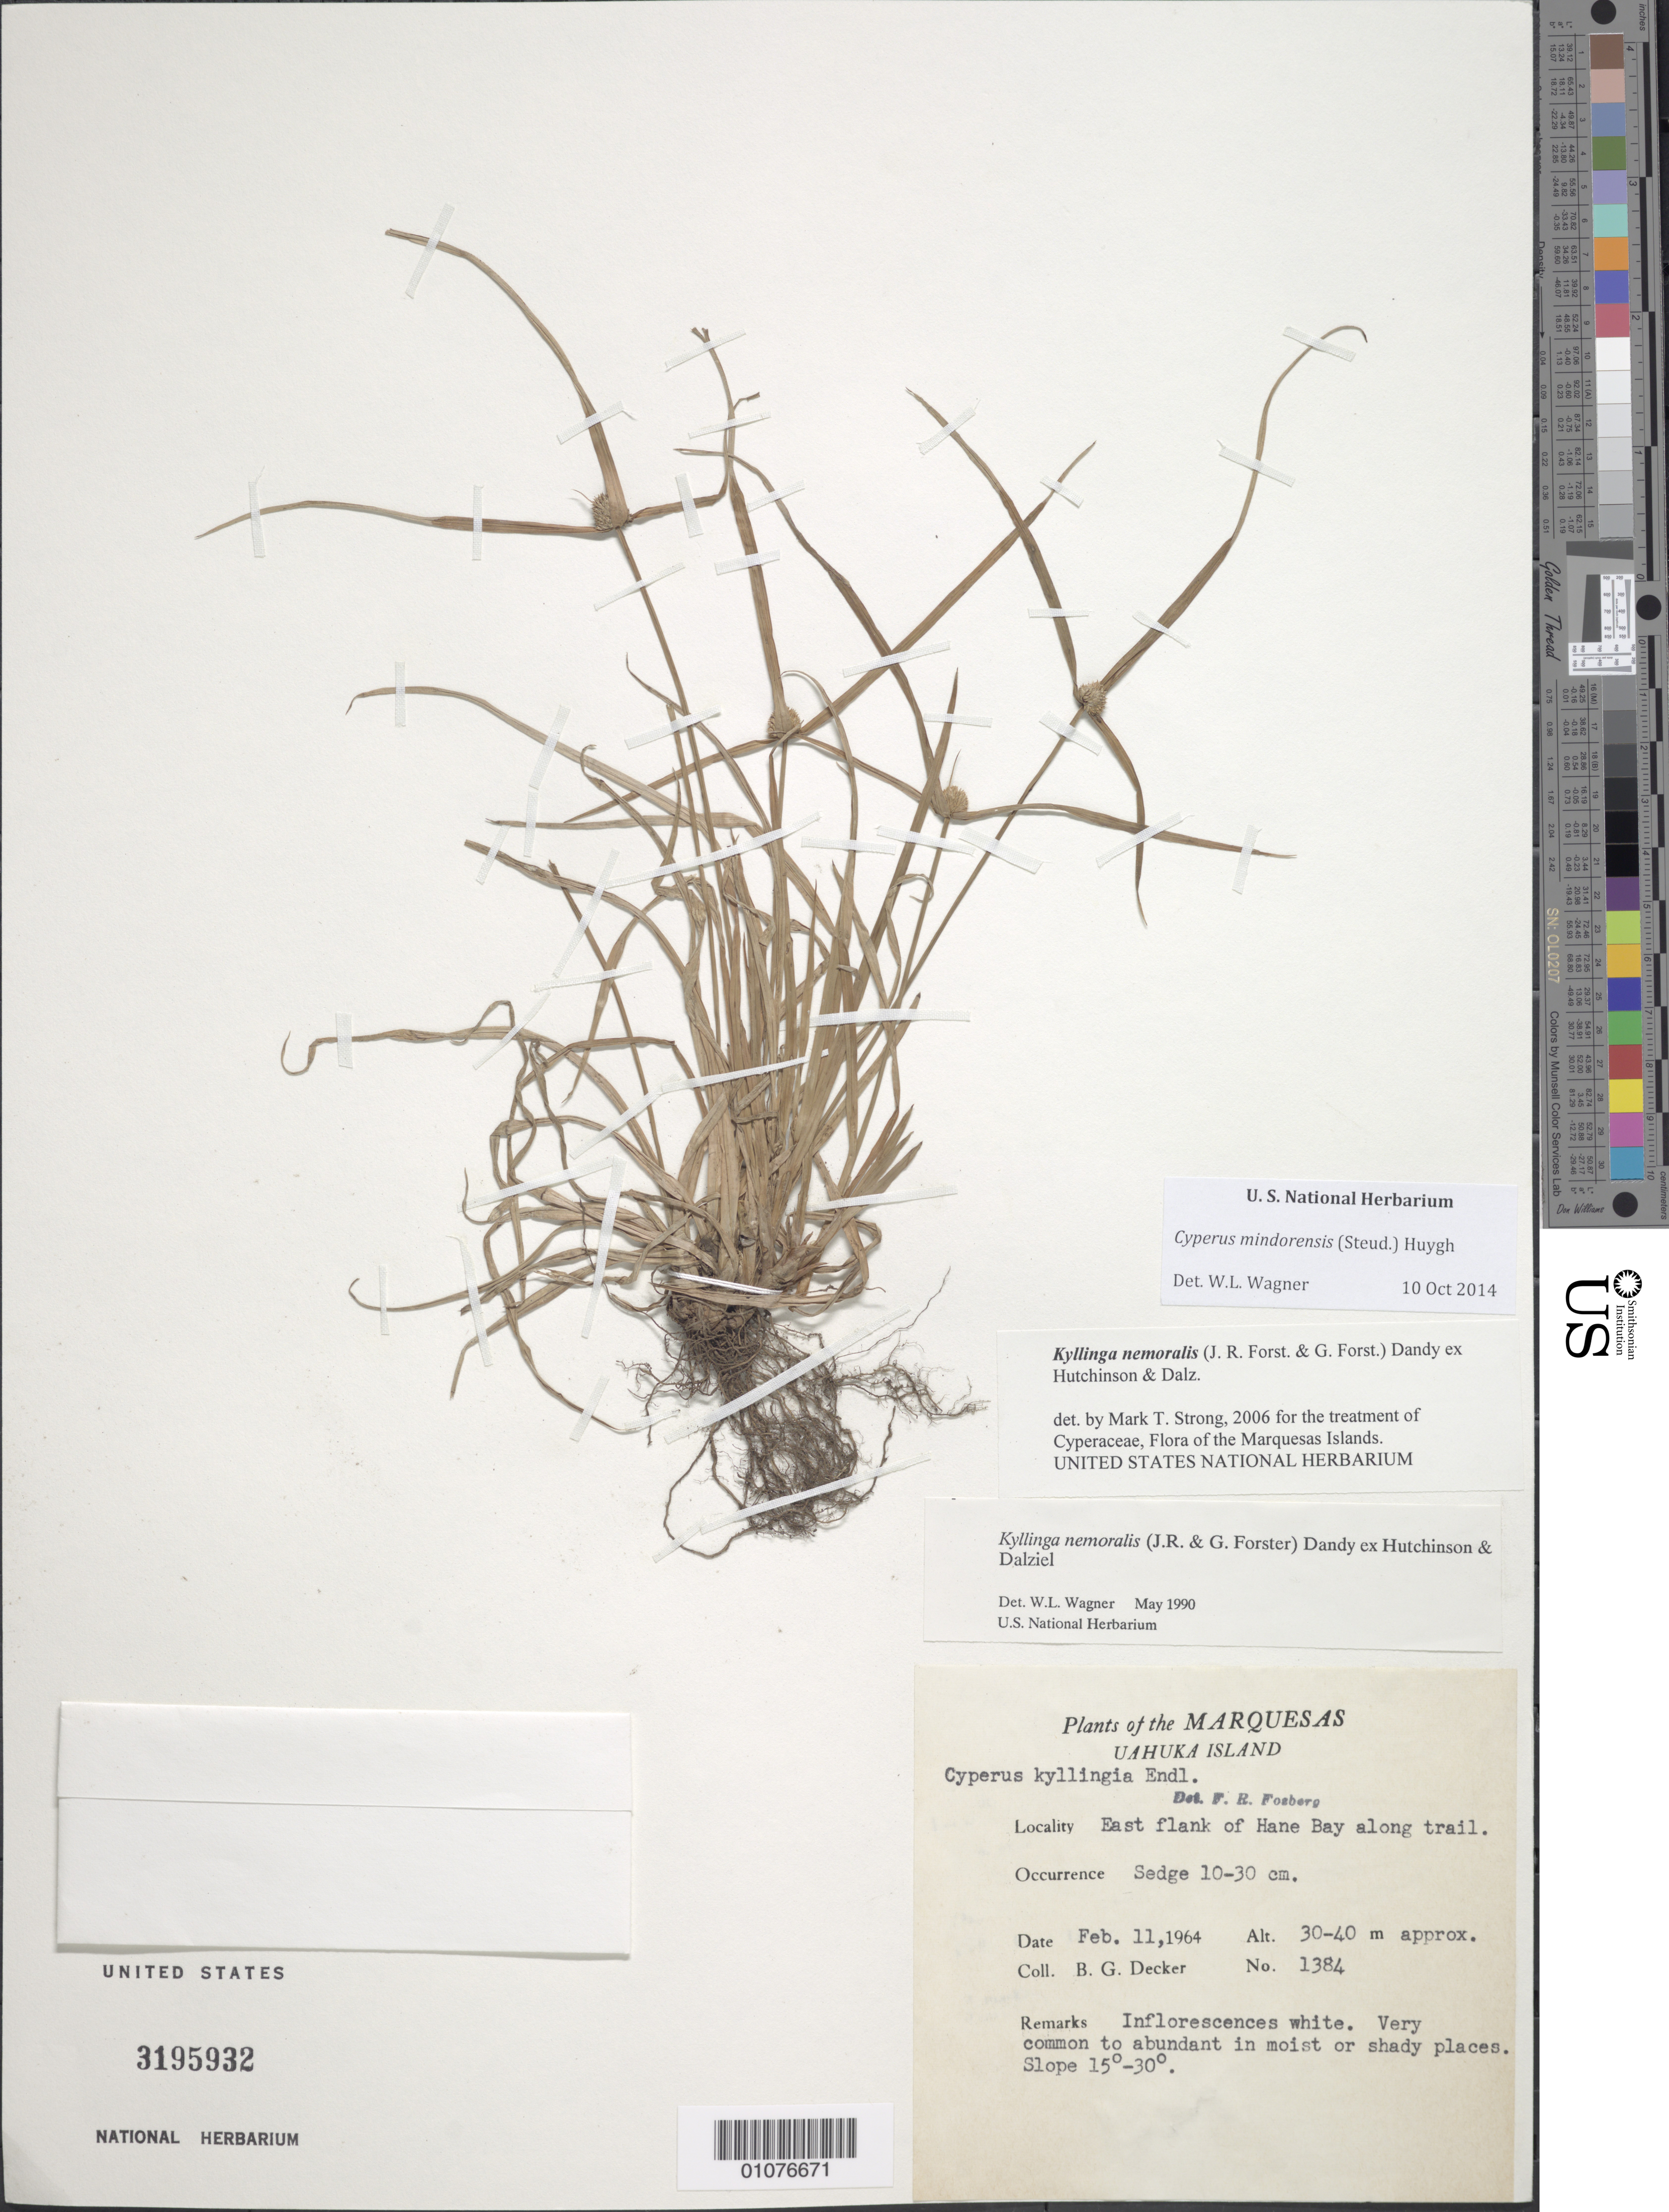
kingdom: Plantae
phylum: Tracheophyta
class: Liliopsida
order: Poales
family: Cyperaceae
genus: Cyperus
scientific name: Cyperus mindorensis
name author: (Steud.) Huygh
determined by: Lorence, David H., (PTBG), National Tropical Botanical Garden (UNITED STATES)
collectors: B. G. Decker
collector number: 1384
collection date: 1964-02-11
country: French Polynesia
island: Ua Huka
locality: E flank of Hane Bay along trail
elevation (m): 30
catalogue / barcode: US 3195932